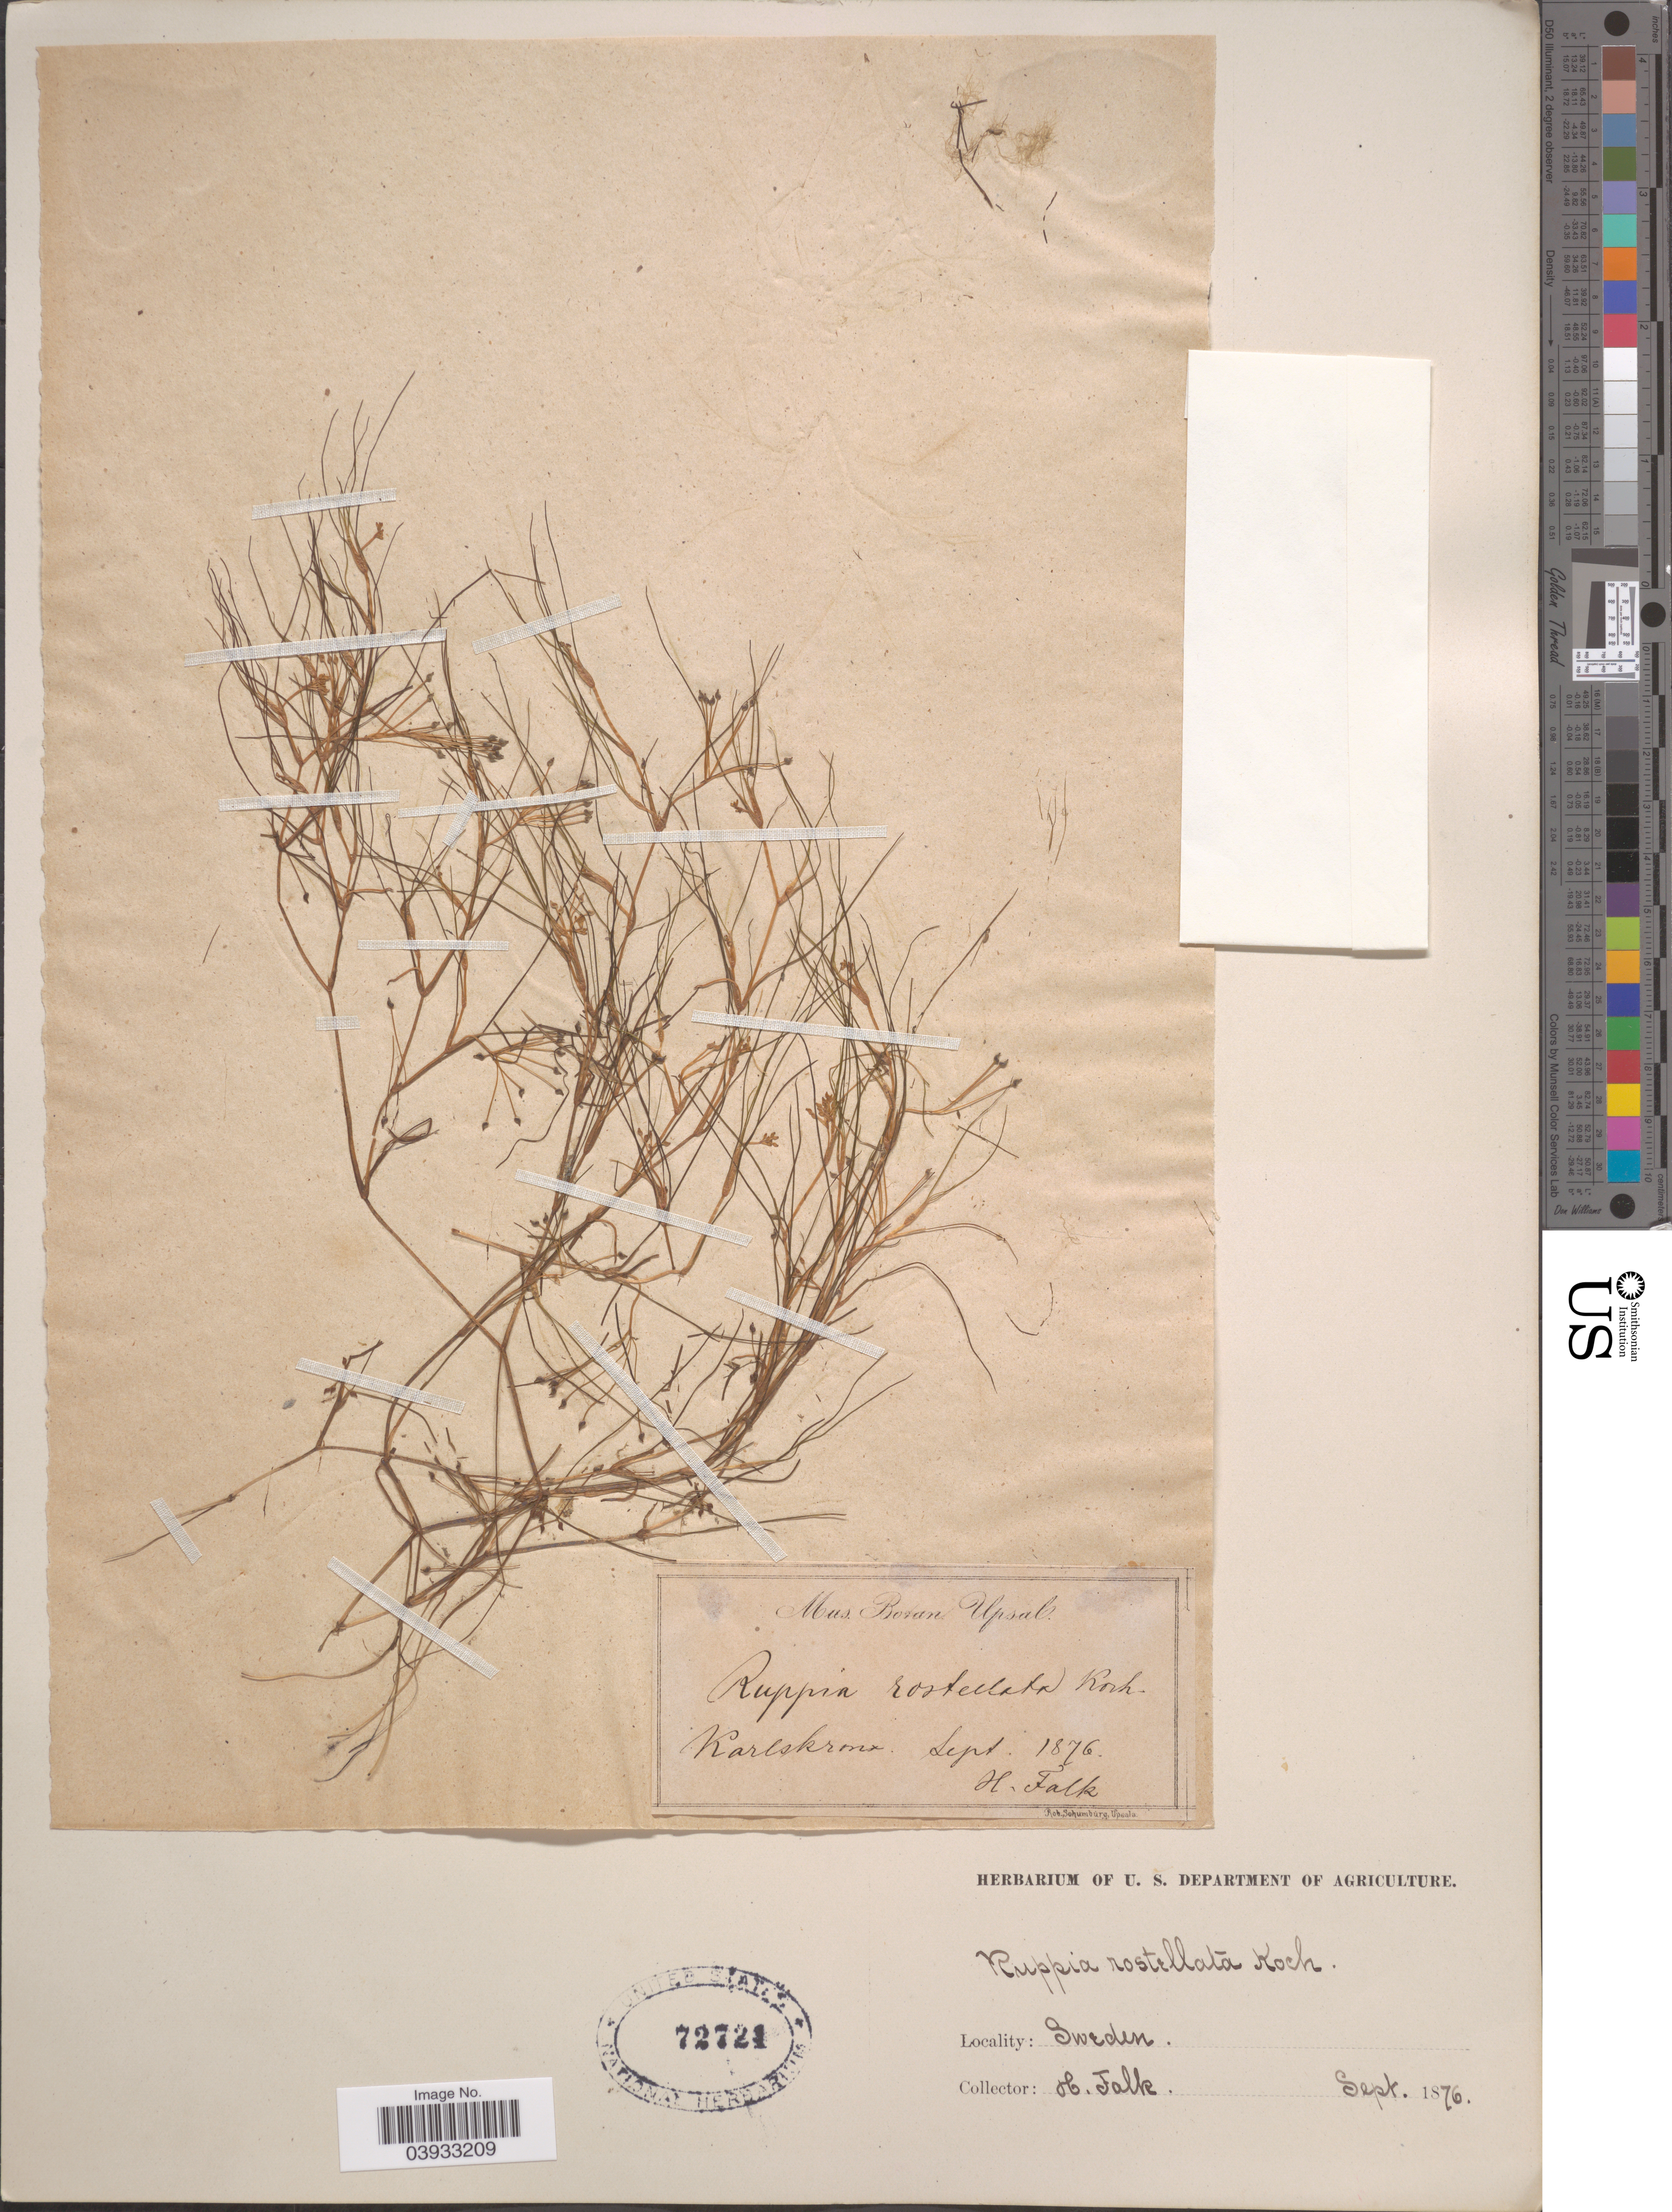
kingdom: Plantae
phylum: Tracheophyta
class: Liliopsida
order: Alismatales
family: Ruppiaceae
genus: Ruppia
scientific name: Ruppia rostellata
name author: W.D.J. Koch ex Rchb.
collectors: H. Falk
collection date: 1876-09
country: Sweden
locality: Karlskrona.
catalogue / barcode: US 72724